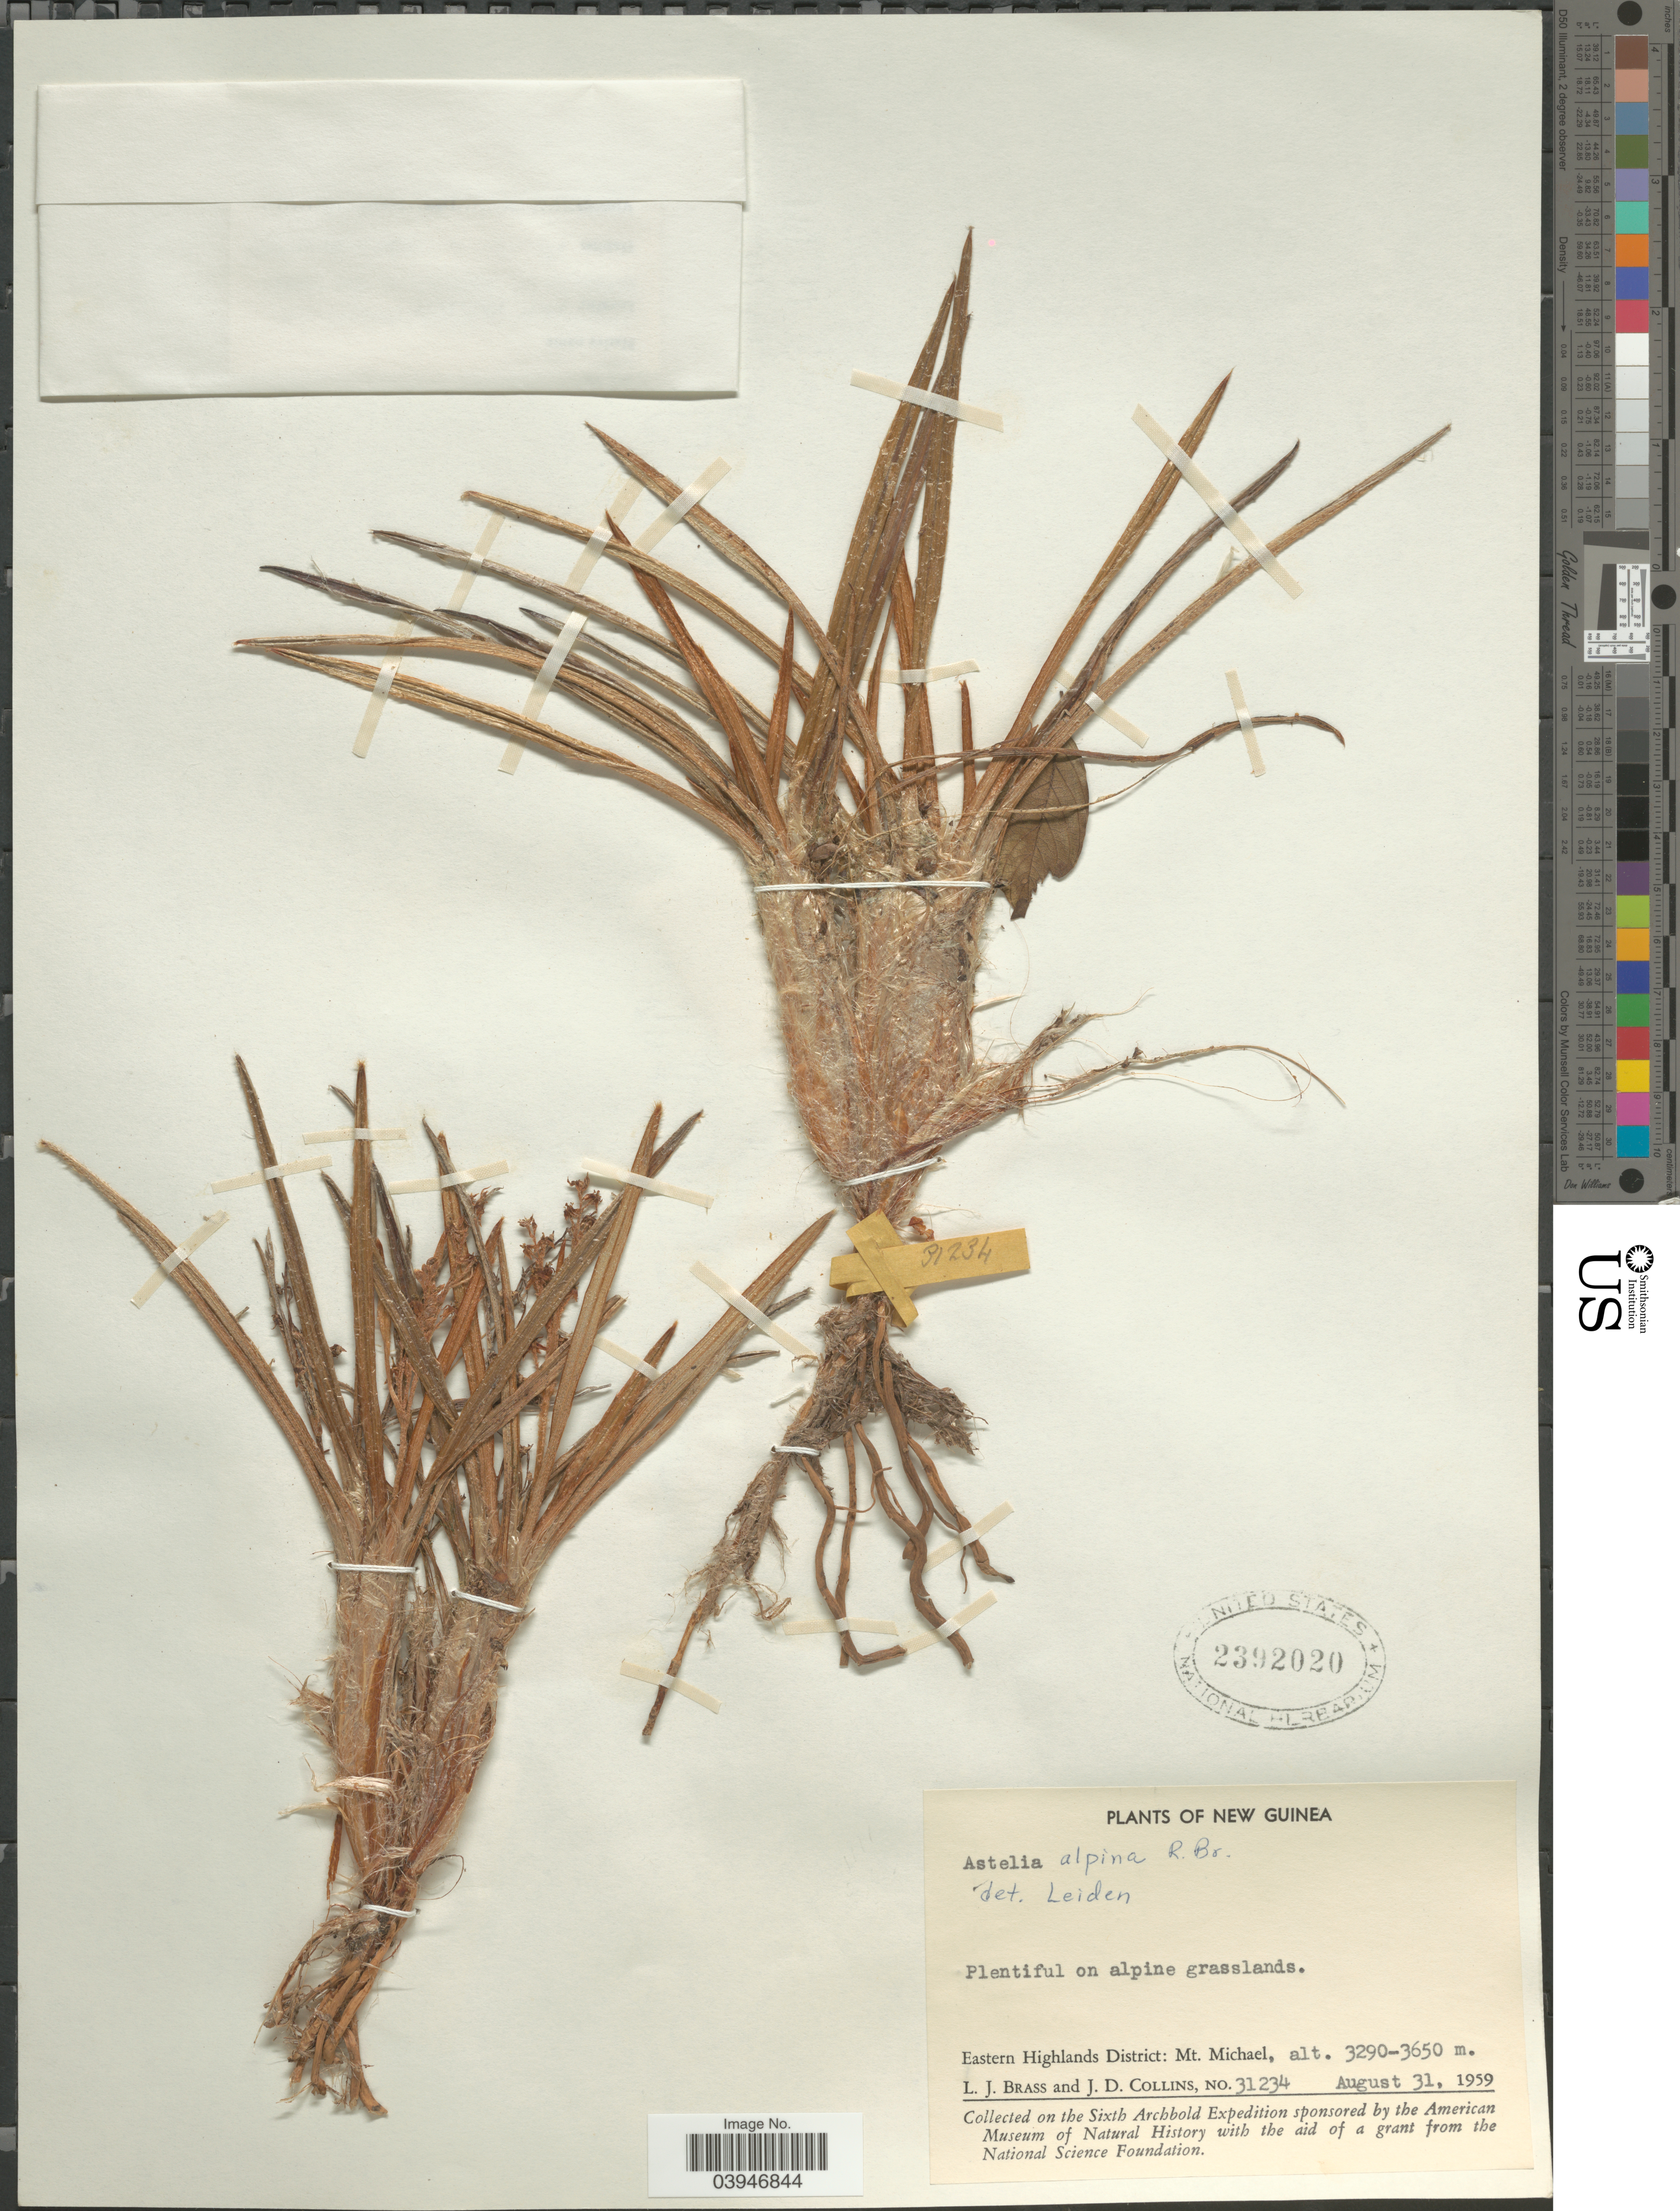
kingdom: Plantae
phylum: Tracheophyta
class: Liliopsida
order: Asparagales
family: Asteliaceae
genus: Astelia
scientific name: Astelia alpina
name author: R. Br.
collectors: L. J. Brass & J. Collins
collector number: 31234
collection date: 1959-08-31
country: Papua New Guinea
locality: New Guinea: Eastern Highlands District: Mt. Michael.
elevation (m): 3290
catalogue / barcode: US 2392020